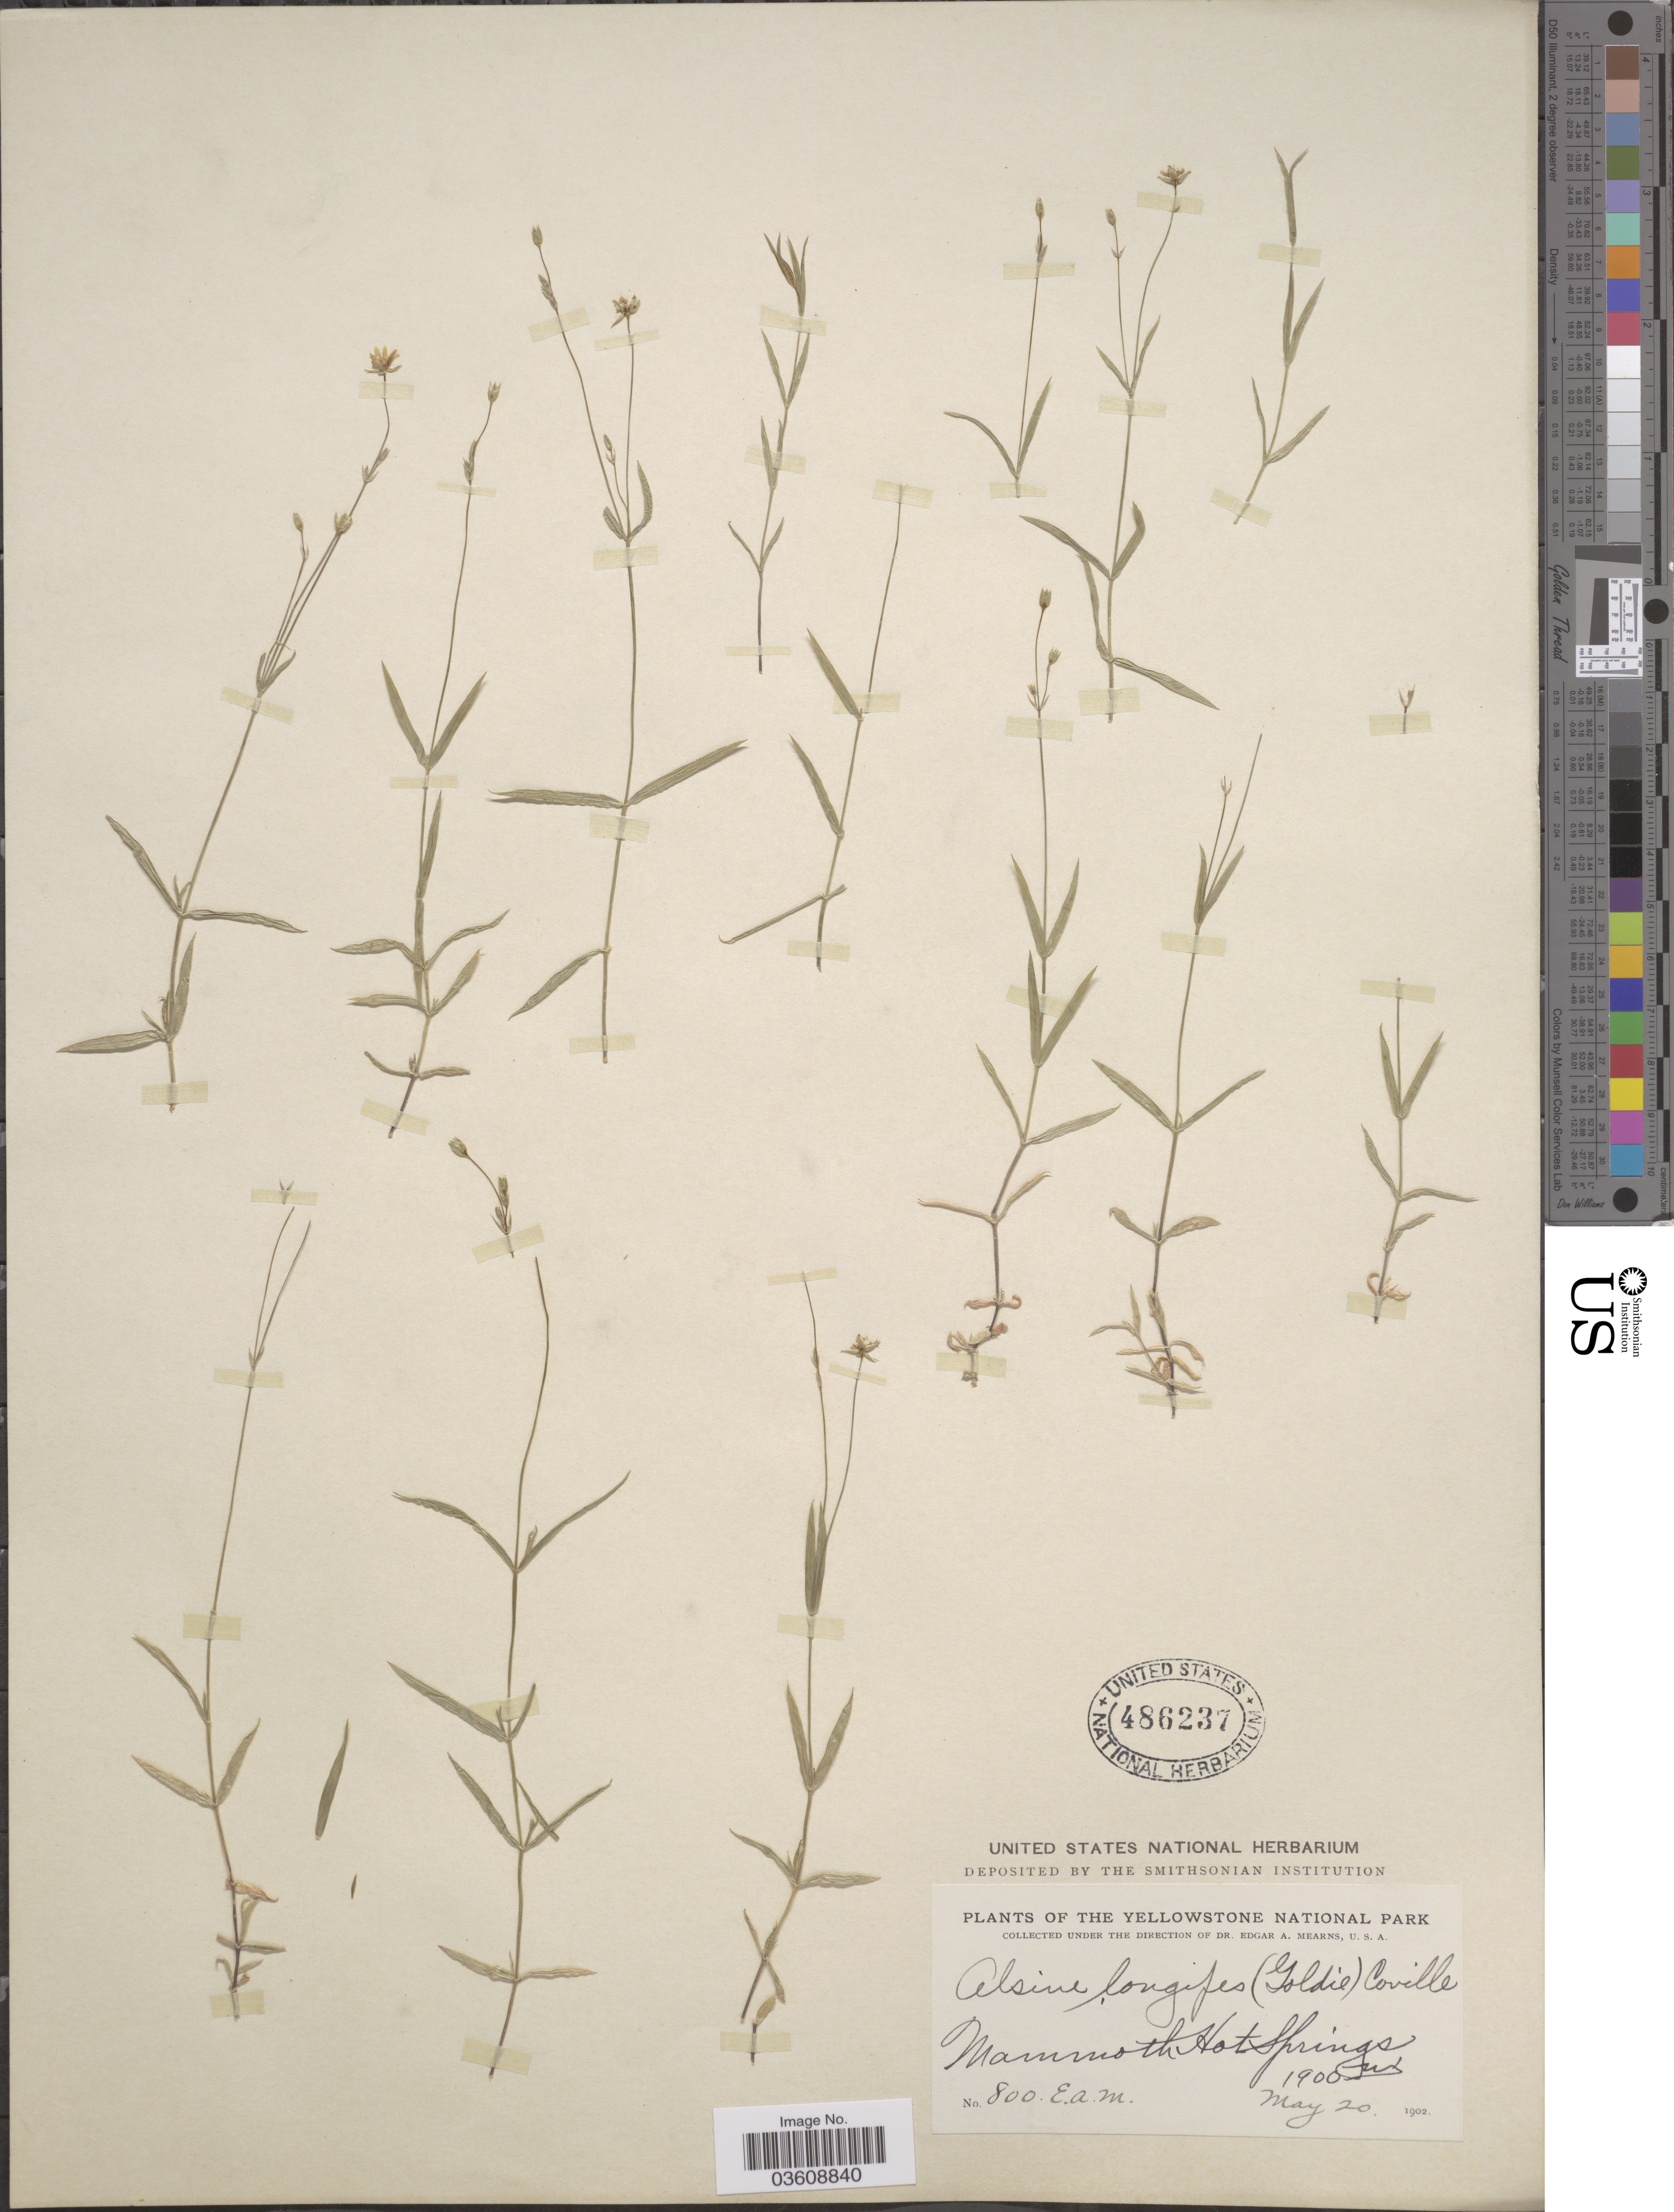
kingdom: Plantae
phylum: Tracheophyta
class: Magnoliopsida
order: Caryophyllales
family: Caryophyllaceae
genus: Stellaria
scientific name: Stellaria longipes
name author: Goldie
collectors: E. A. Mearns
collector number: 800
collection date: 1902-05-20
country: United States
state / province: Wyoming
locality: The Yellowstone National Park. Mammoth Hot Springs.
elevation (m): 1900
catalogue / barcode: US 486237